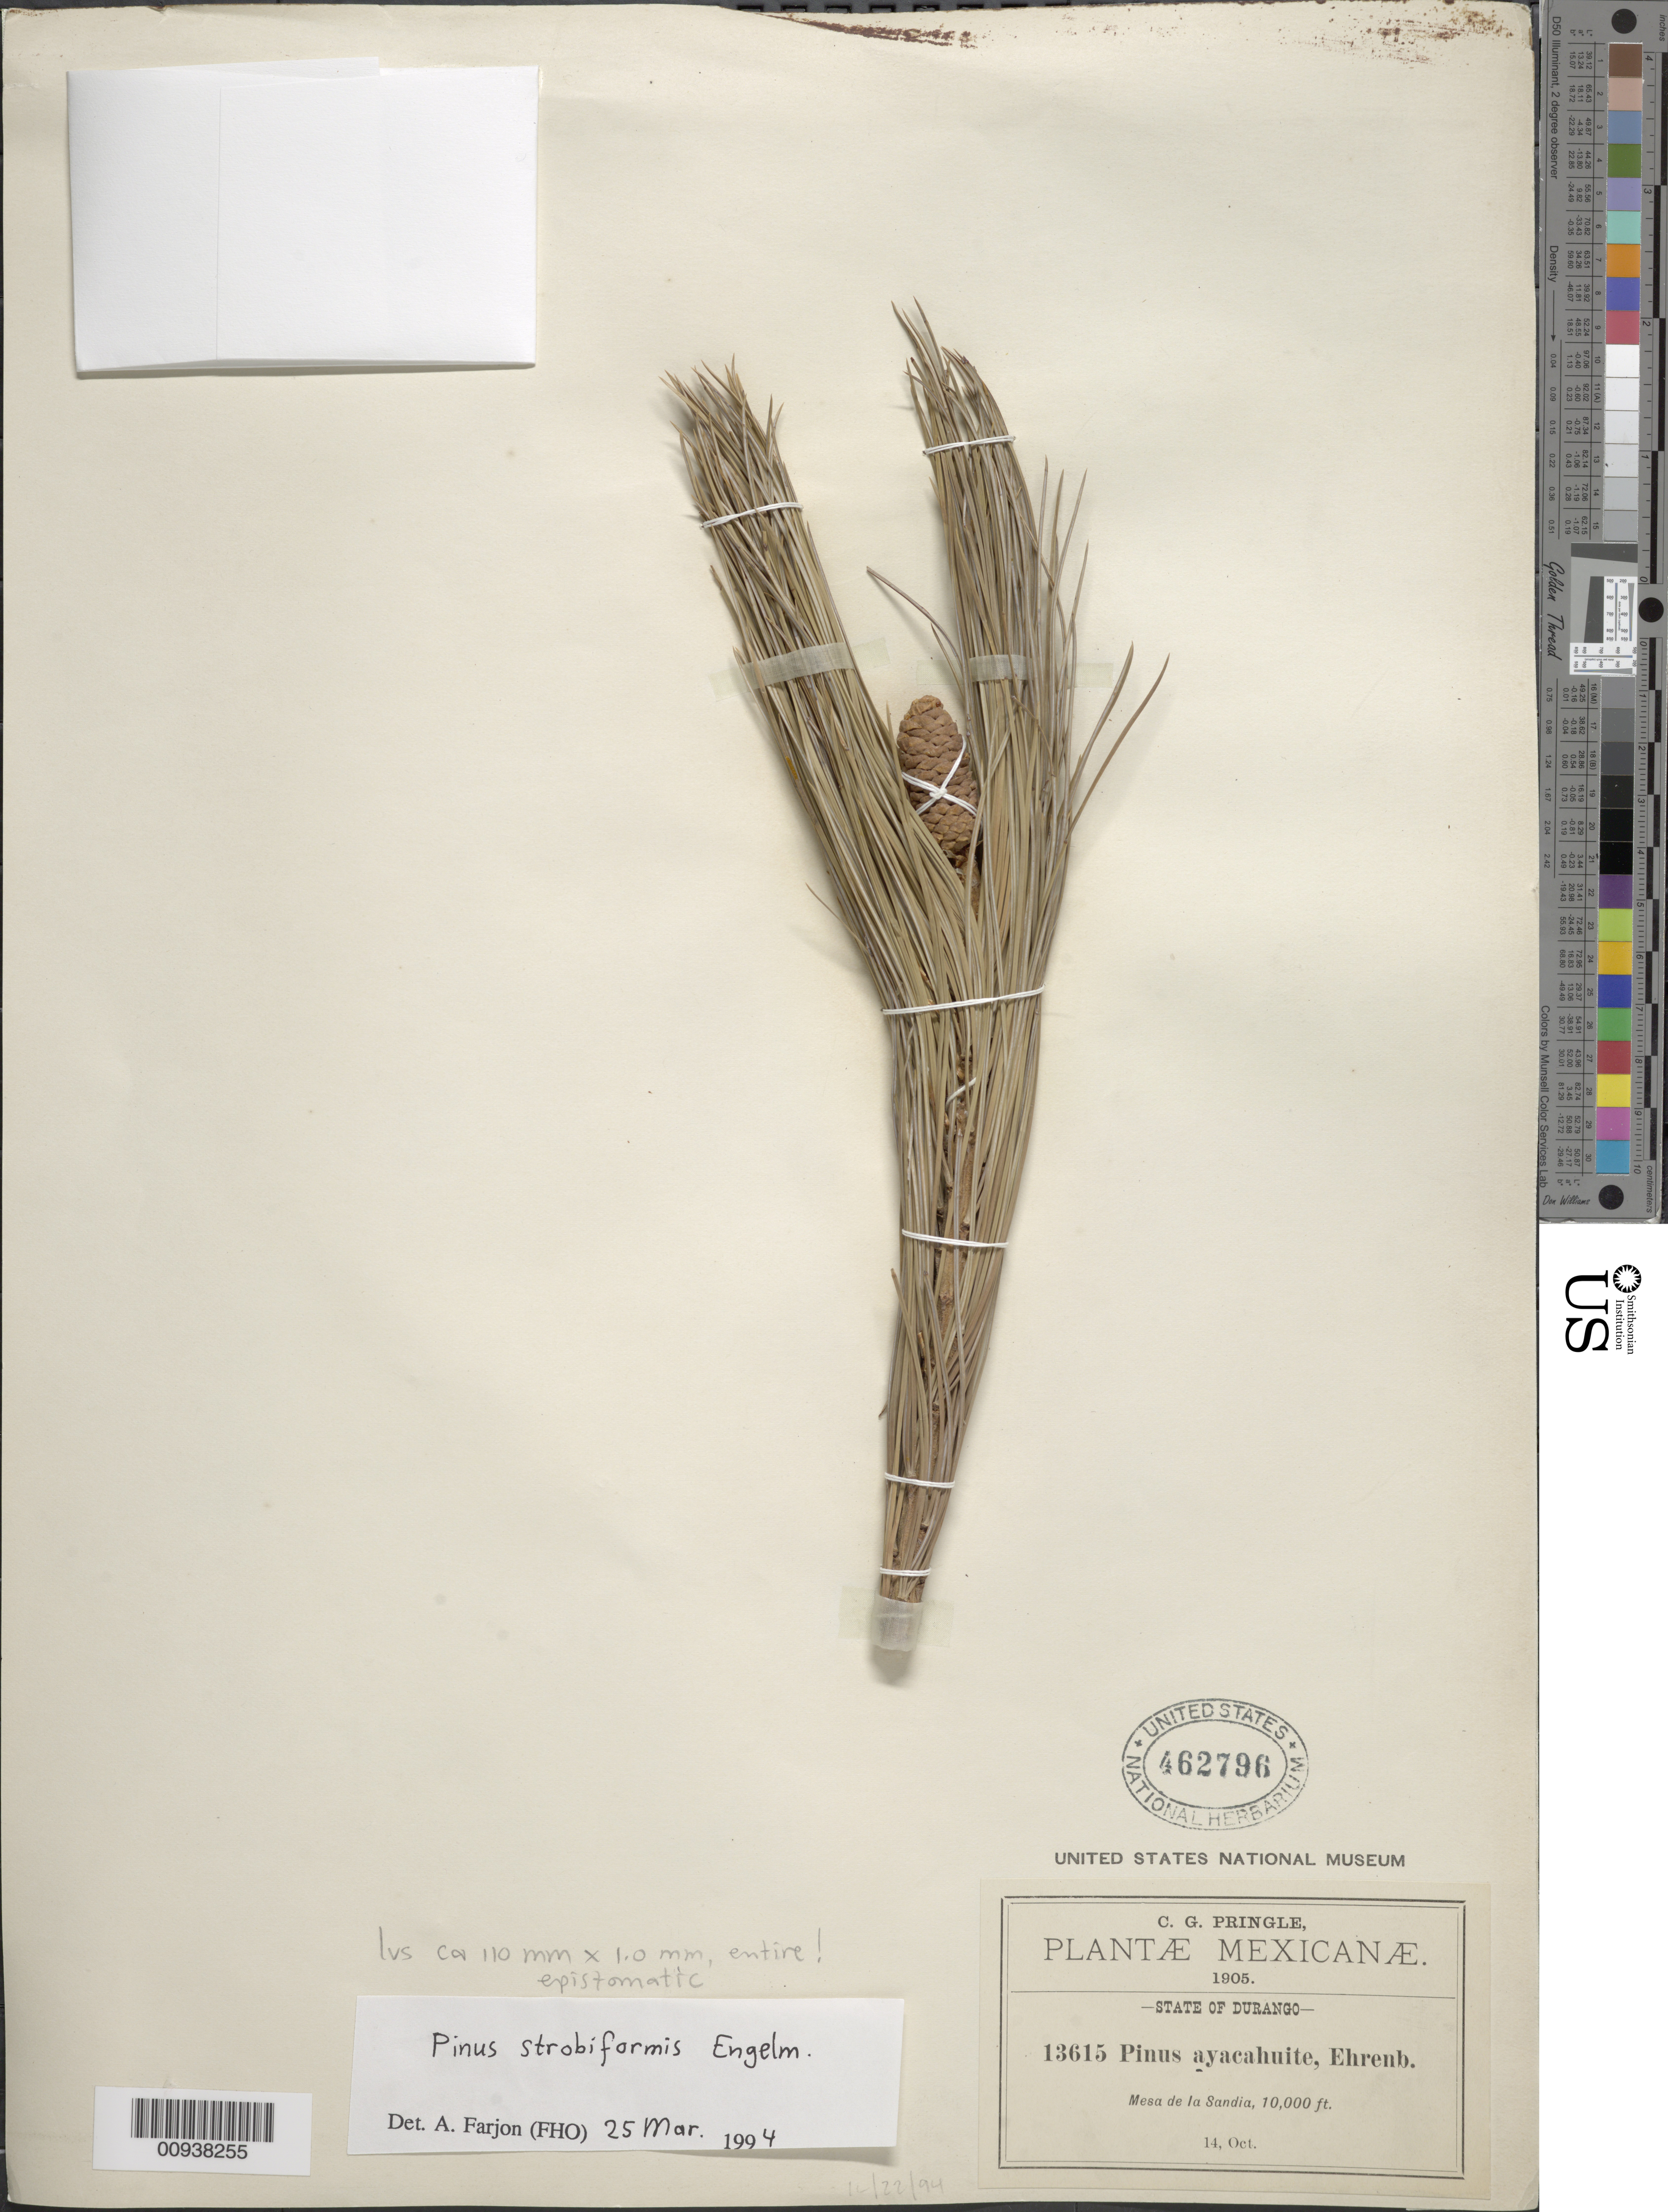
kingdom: Plantae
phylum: Tracheophyta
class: Pinopsida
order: Pinales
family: Pinaceae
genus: Pinus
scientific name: Pinus strobiformis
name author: Engelm.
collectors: C. G. Pringle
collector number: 13615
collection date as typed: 14 Oct 1905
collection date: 1905-10-14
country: Mexico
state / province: Durango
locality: Mesa de la Sandia.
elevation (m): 3048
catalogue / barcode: US 462796